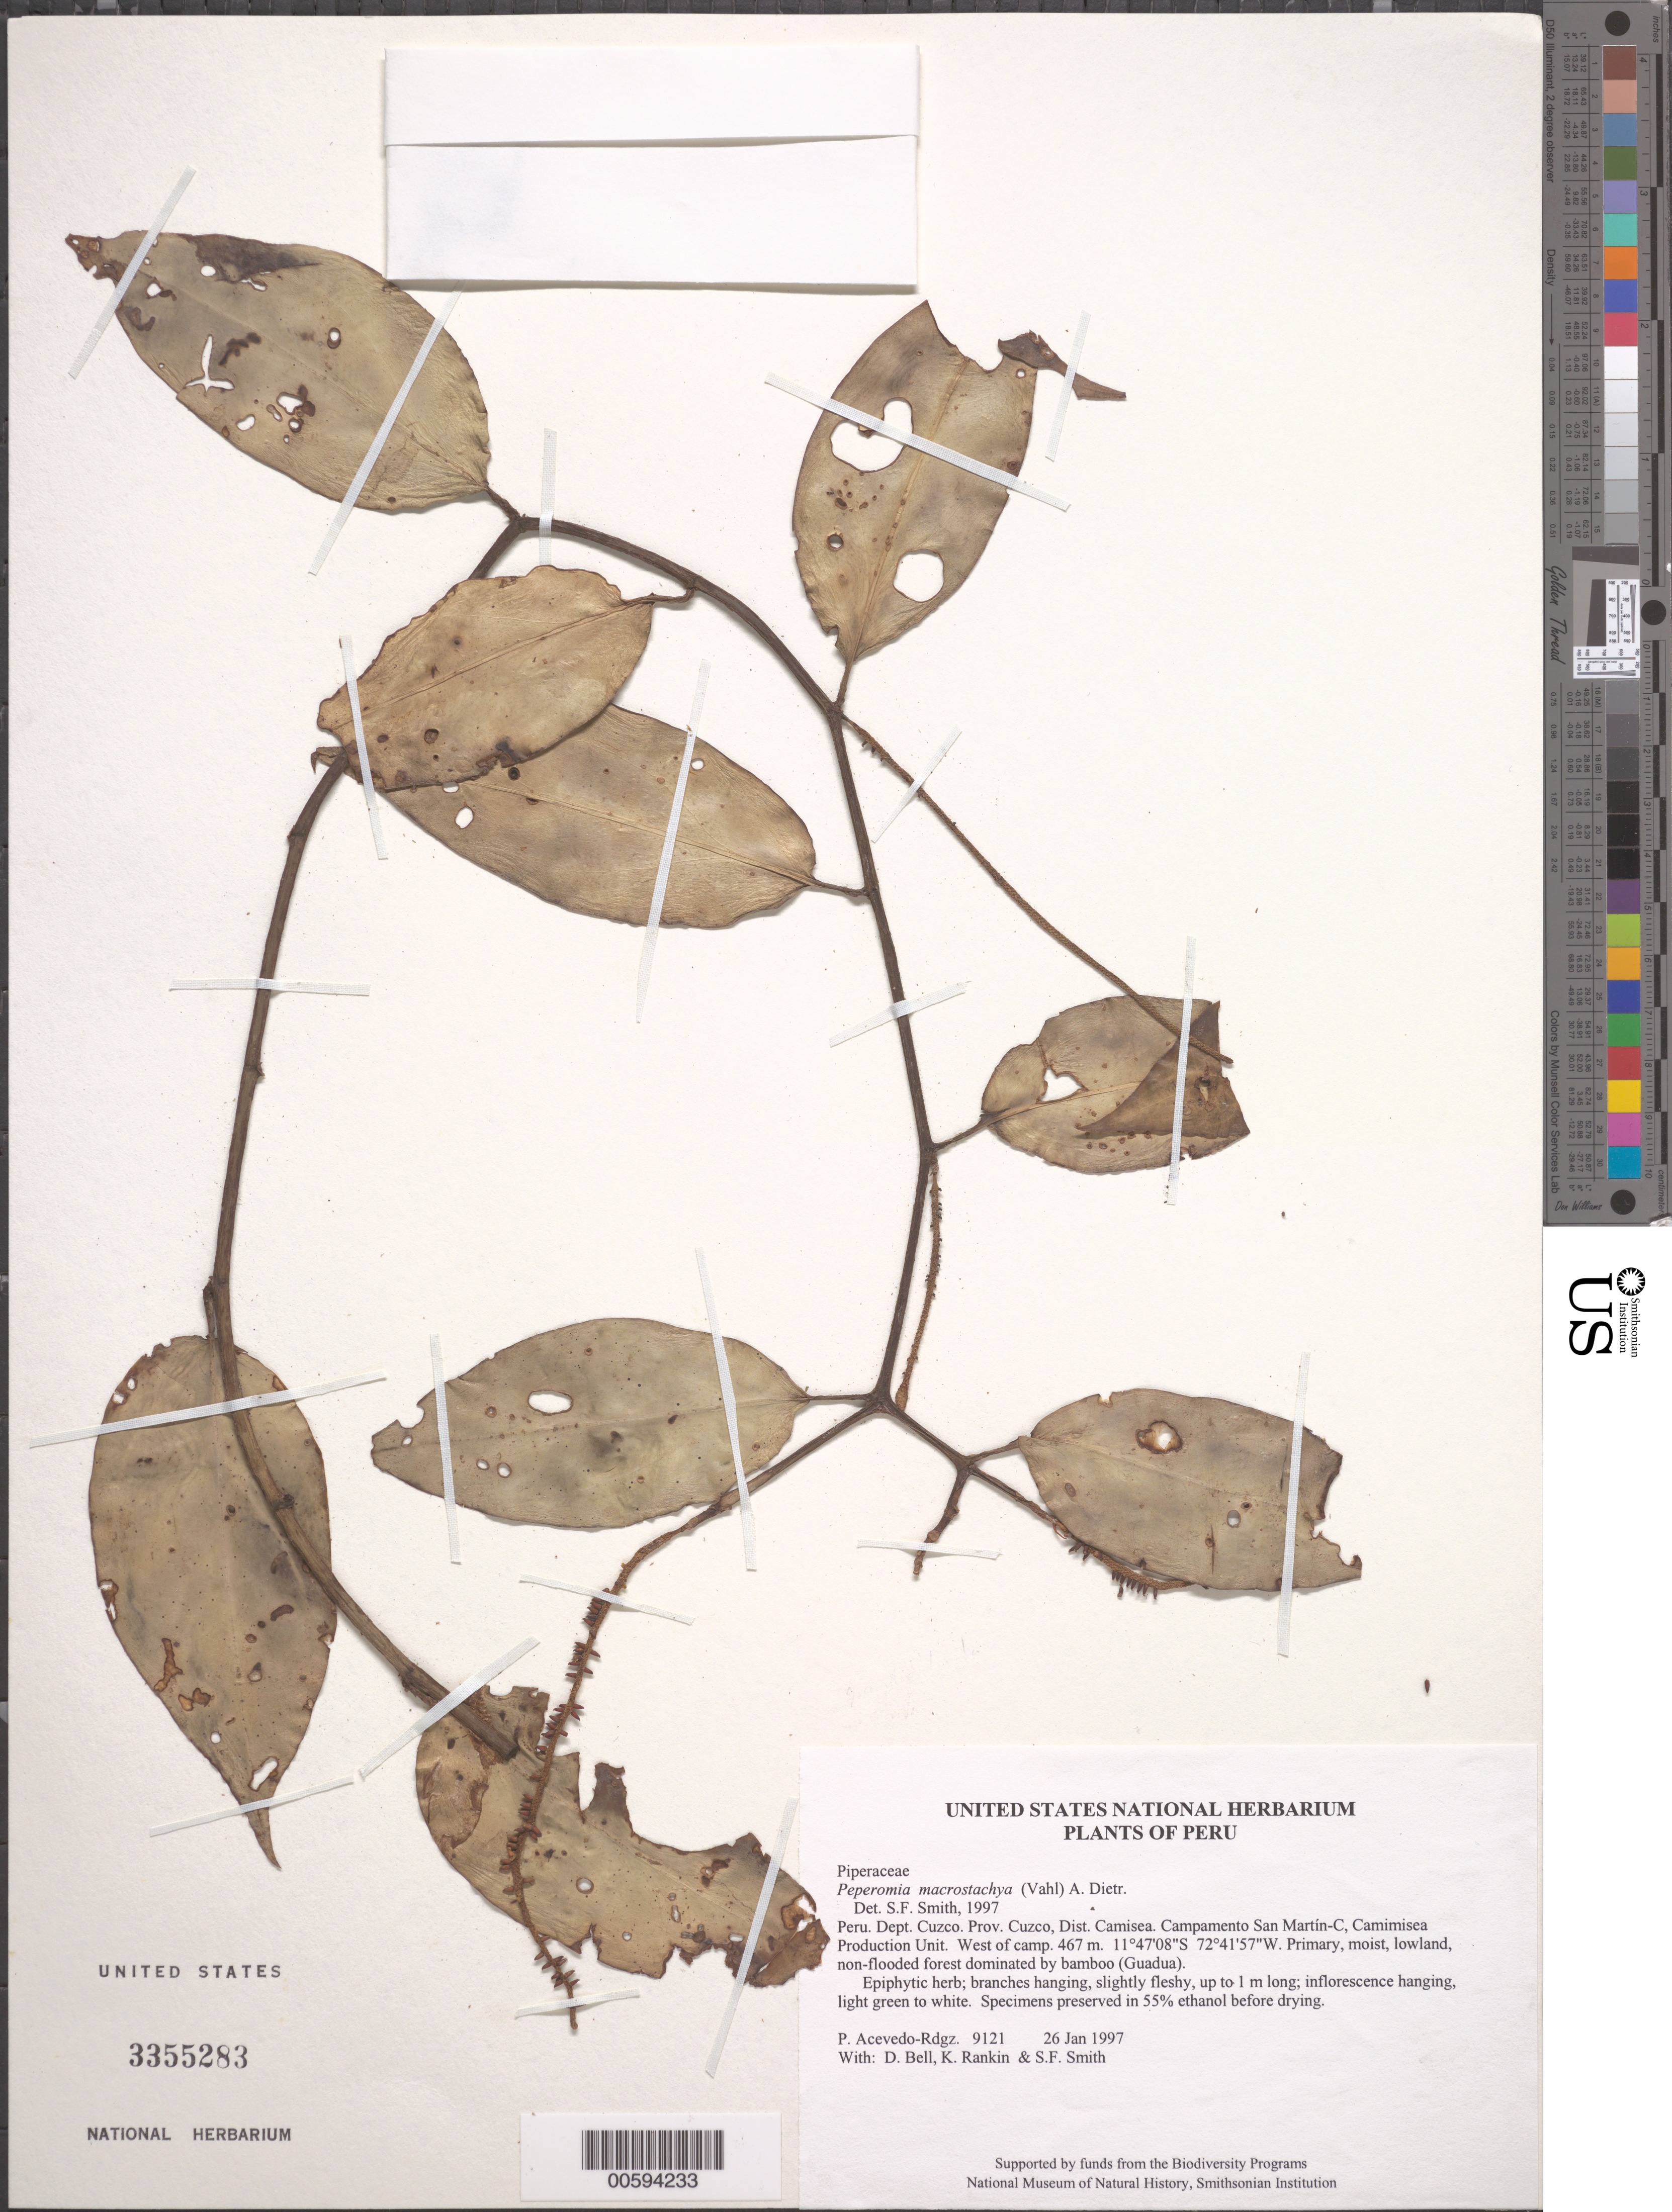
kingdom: Plantae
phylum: Tracheophyta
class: Magnoliopsida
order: Piperales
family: Piperaceae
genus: Peperomia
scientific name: Peperomia macrostachya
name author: (Vahl) A. Dietr.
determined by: Smith, Stephen F., (US), NMNH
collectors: P. Acevedo-Rodr., D. A. Bell, K. B. Rankin & S.F. Smith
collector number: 9121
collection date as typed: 26 Jan 1997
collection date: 1997-01-26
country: Peru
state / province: Cusco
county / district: Cusco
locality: Districto Camisea, Campamento San Martín-C, Camimisea Production Unit. West of camp.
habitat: Primary, moist, lowland, non-flooded forest dominated by bamboo (Guadua).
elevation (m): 467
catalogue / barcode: US 3355283